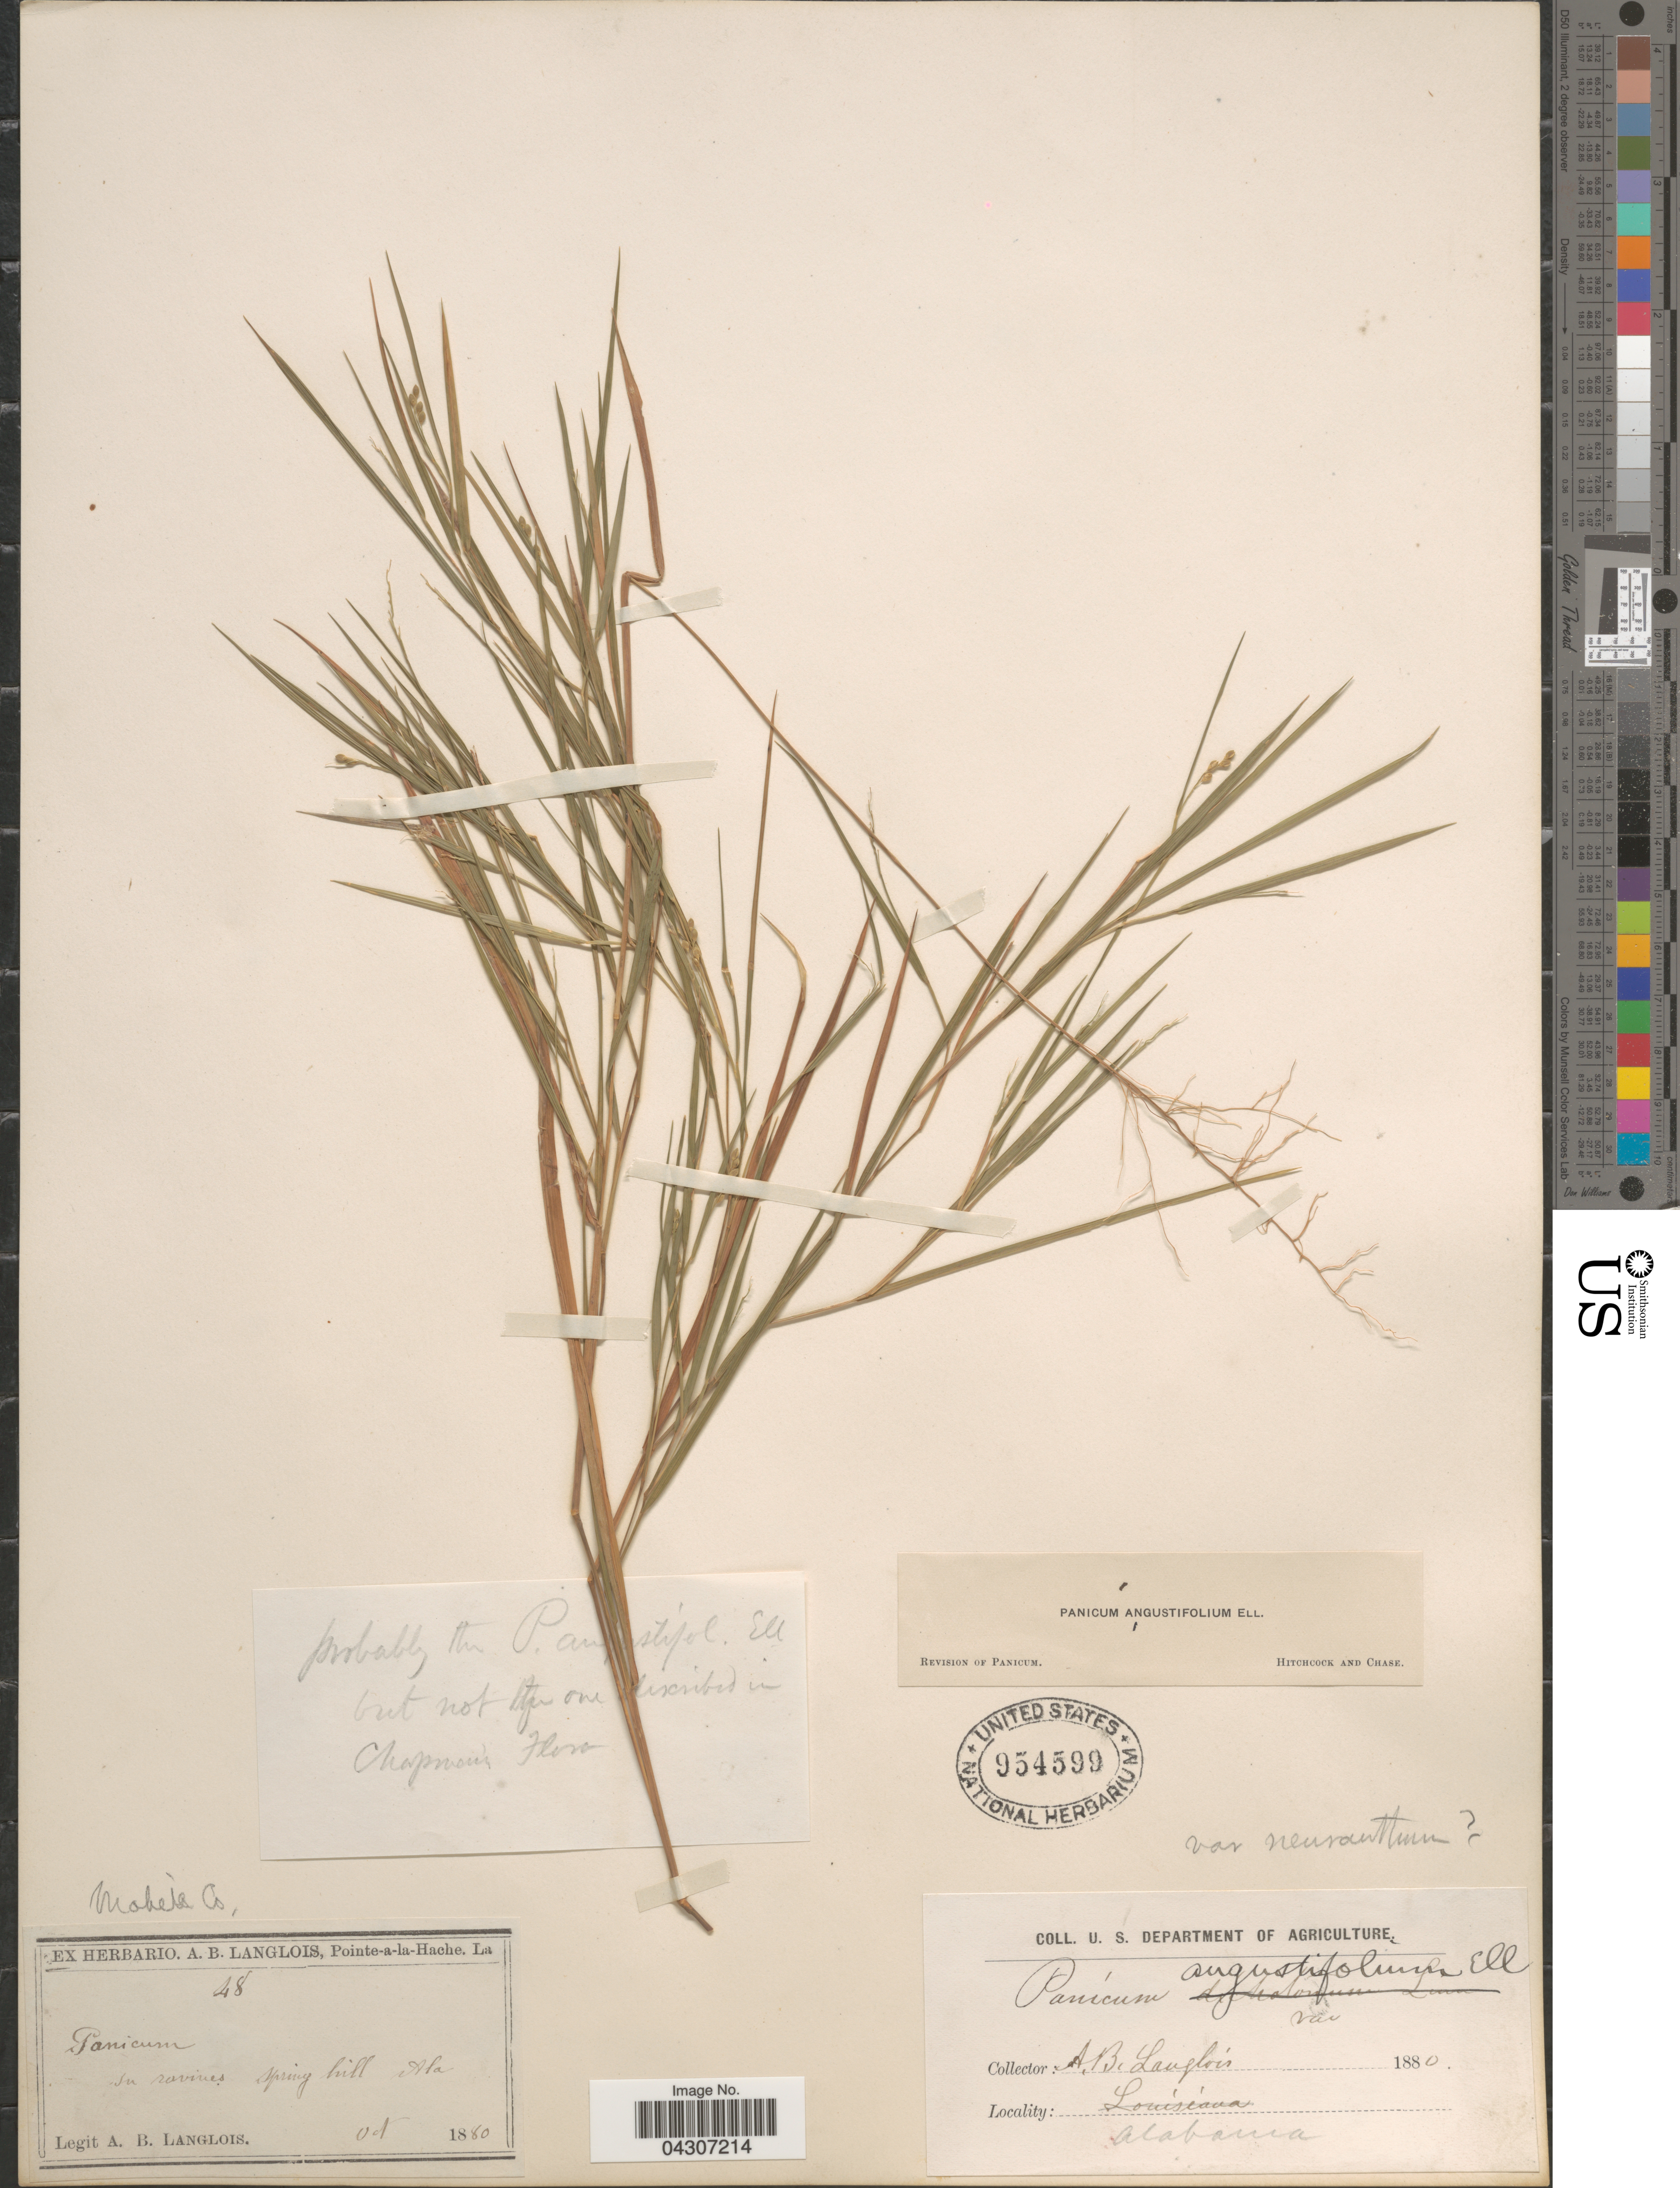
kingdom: Plantae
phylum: Tracheophyta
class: Liliopsida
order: Poales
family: Poaceae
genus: Dichanthelium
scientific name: Dichanthelium aciculare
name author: (Desv. ex Poir.) Gould & C.A. Clark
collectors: A. Langlois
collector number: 48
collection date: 1880-10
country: United States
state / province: Alabama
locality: Mobile Co. In ravines. Spring Hill.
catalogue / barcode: US 954599